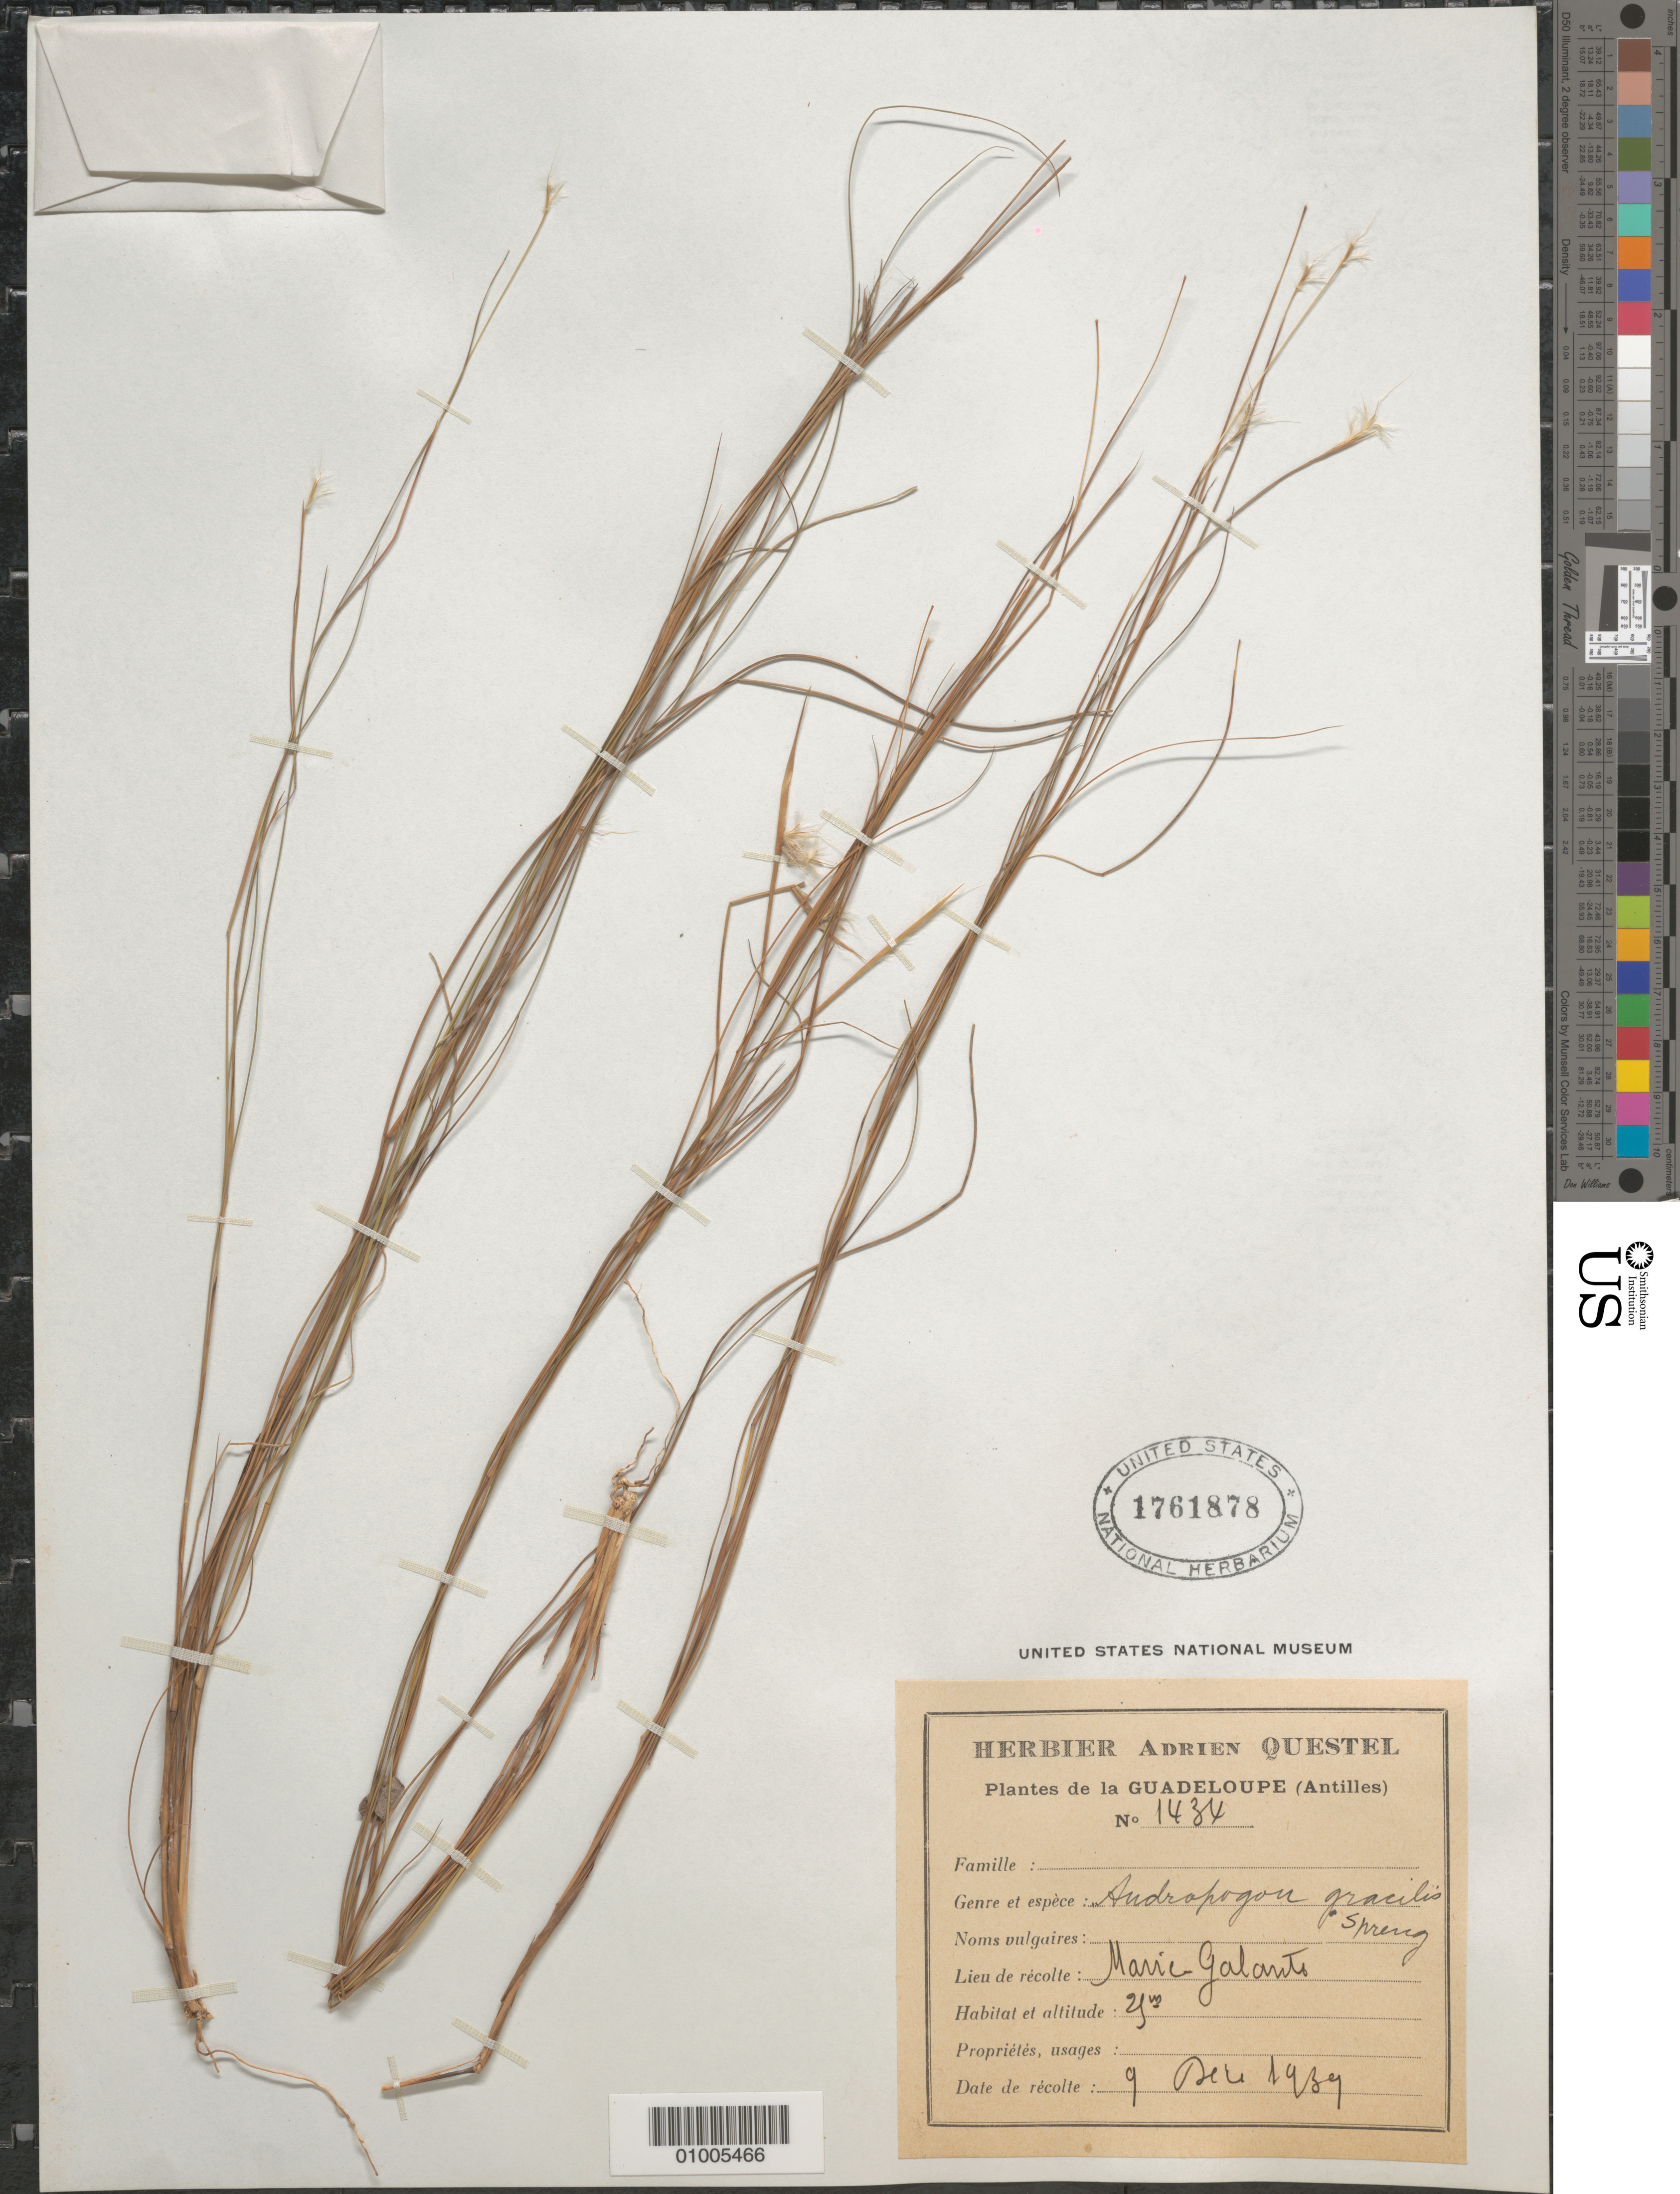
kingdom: Plantae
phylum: Tracheophyta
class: Liliopsida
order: Poales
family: Poaceae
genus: Andropogon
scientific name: Andropogon gracilis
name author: Spreng.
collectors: A. Questel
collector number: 1434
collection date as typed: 09 Dec 1939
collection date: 1939-12-09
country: Guadeloupe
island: Marie Galante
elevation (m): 20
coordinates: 0 N, 0 E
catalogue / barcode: US 1761878